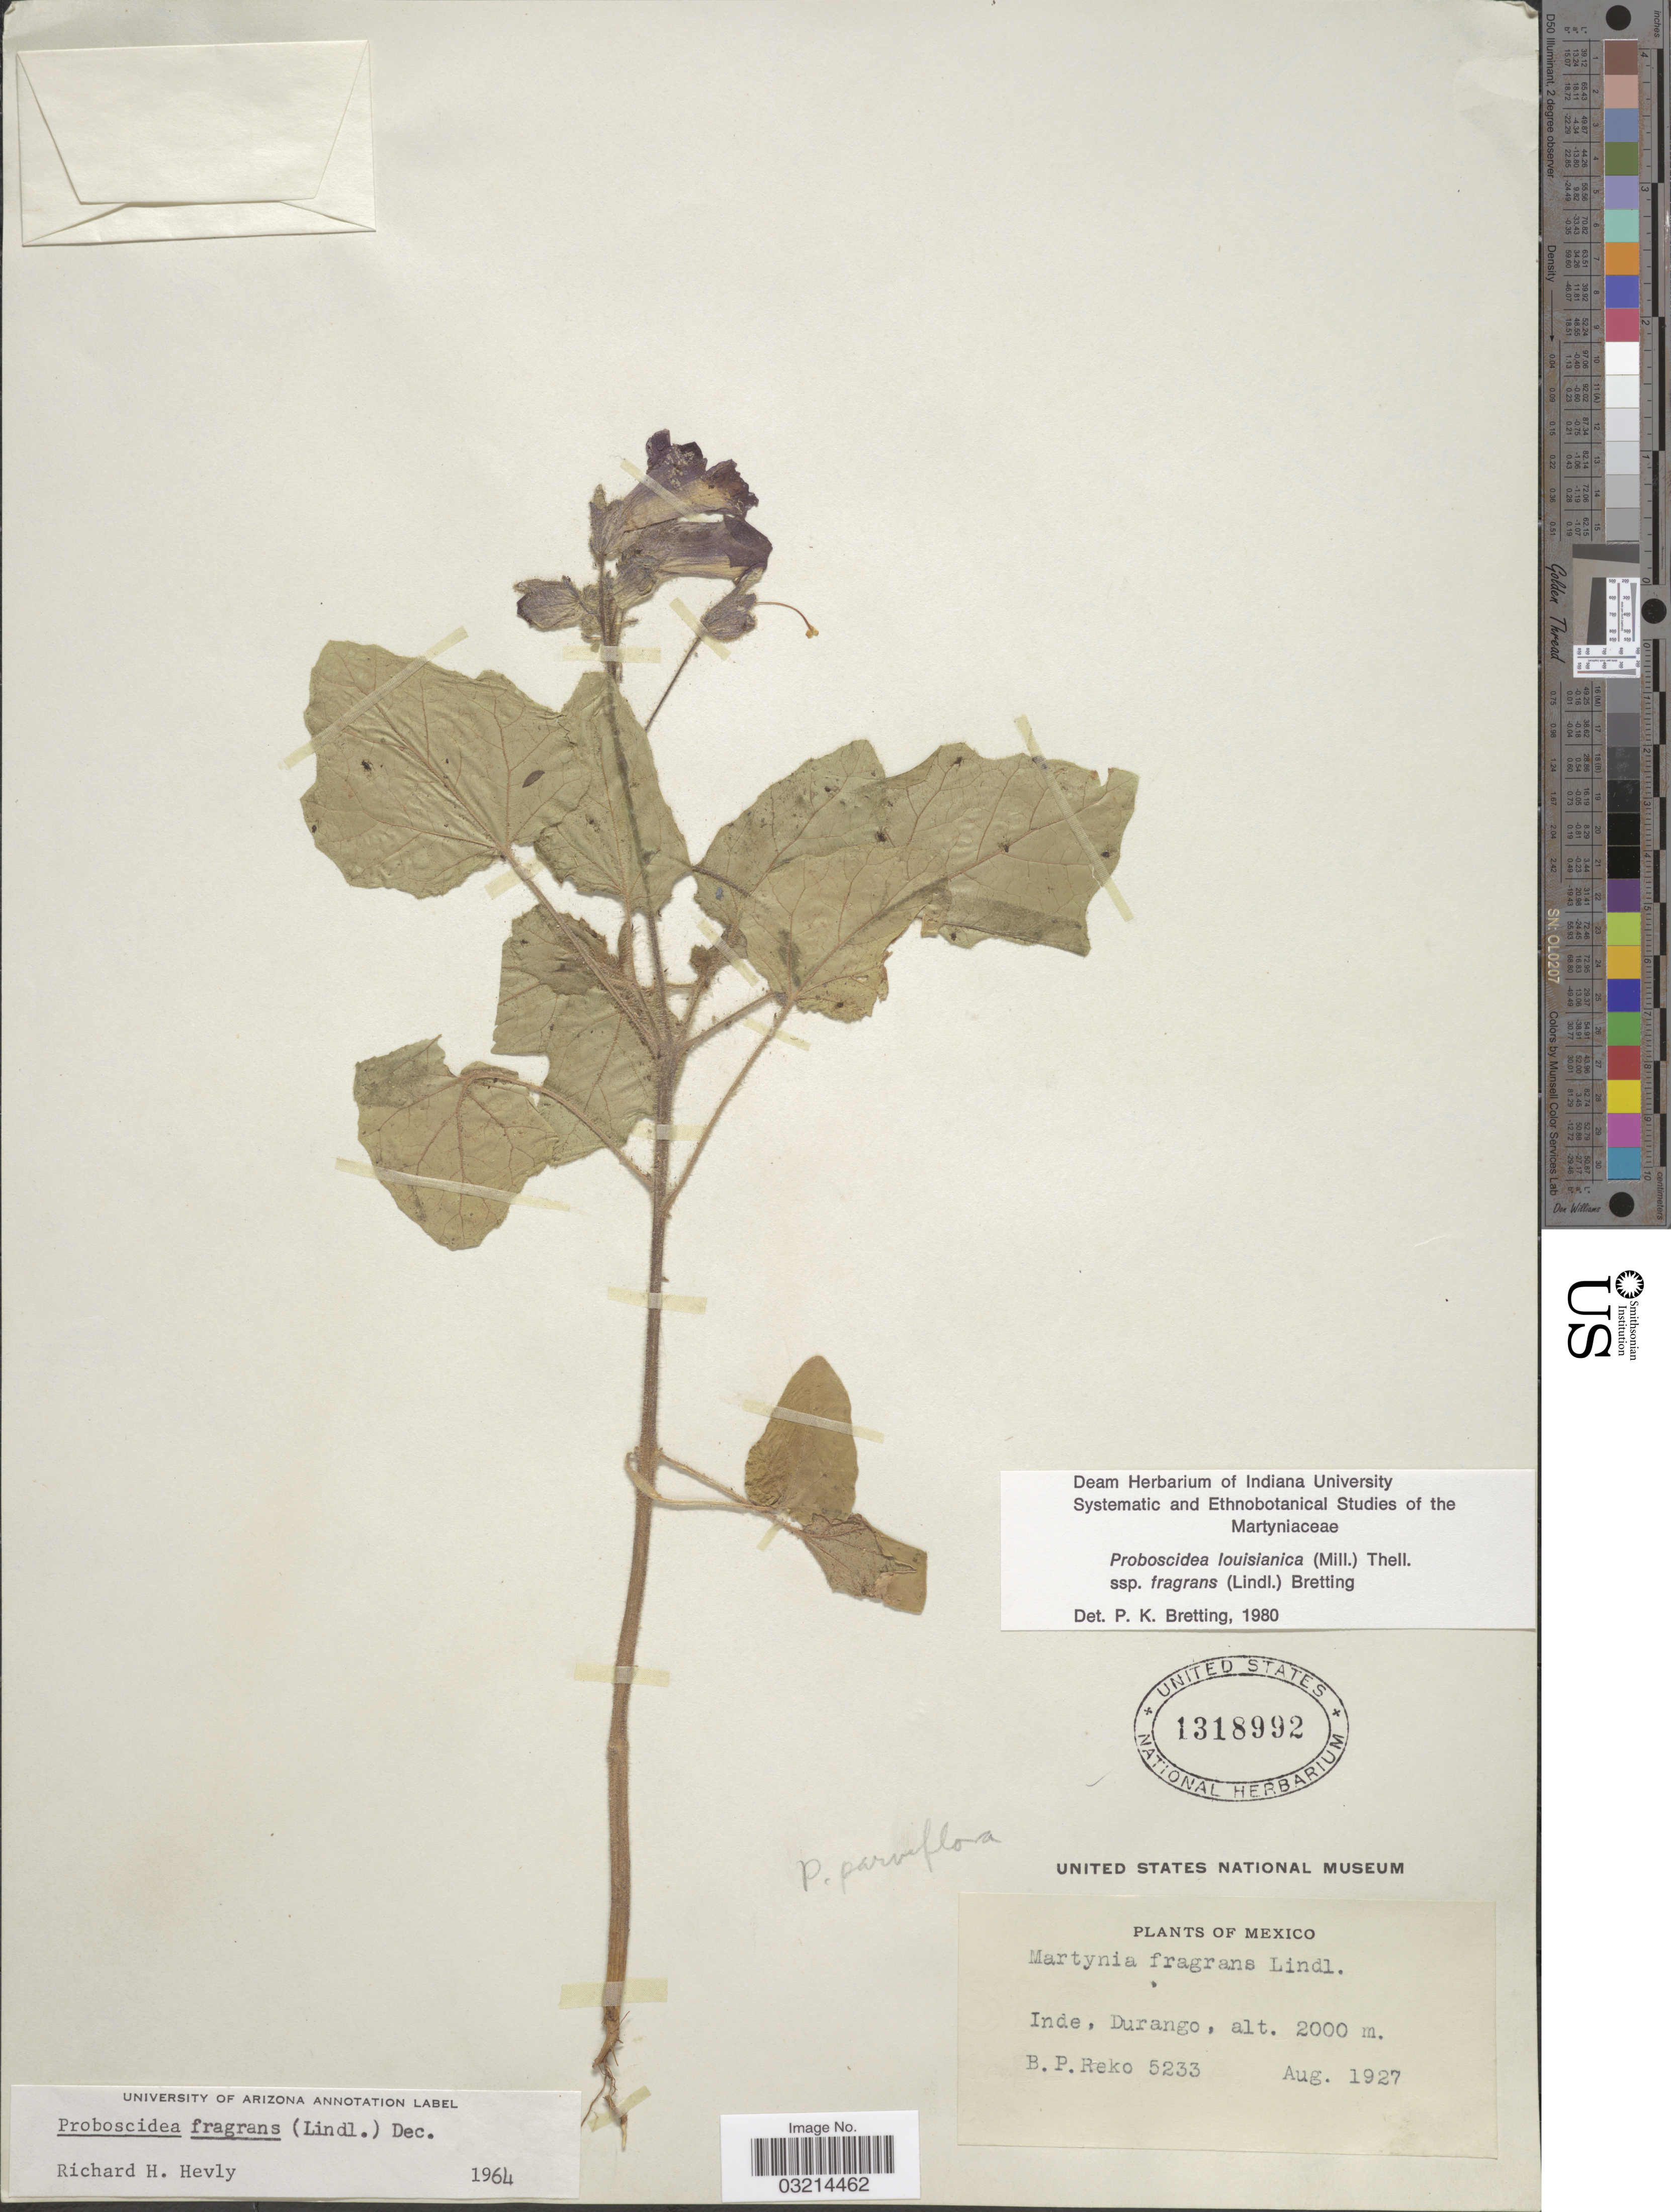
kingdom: Plantae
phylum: Tracheophyta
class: Magnoliopsida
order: Lamiales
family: Martyniaceae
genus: Proboscidea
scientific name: Proboscidea louisianica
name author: Thell.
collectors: B. P. Reko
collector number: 5233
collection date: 1927-08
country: Mexico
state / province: Durango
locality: Inde.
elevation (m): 2000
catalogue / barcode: US 1318992